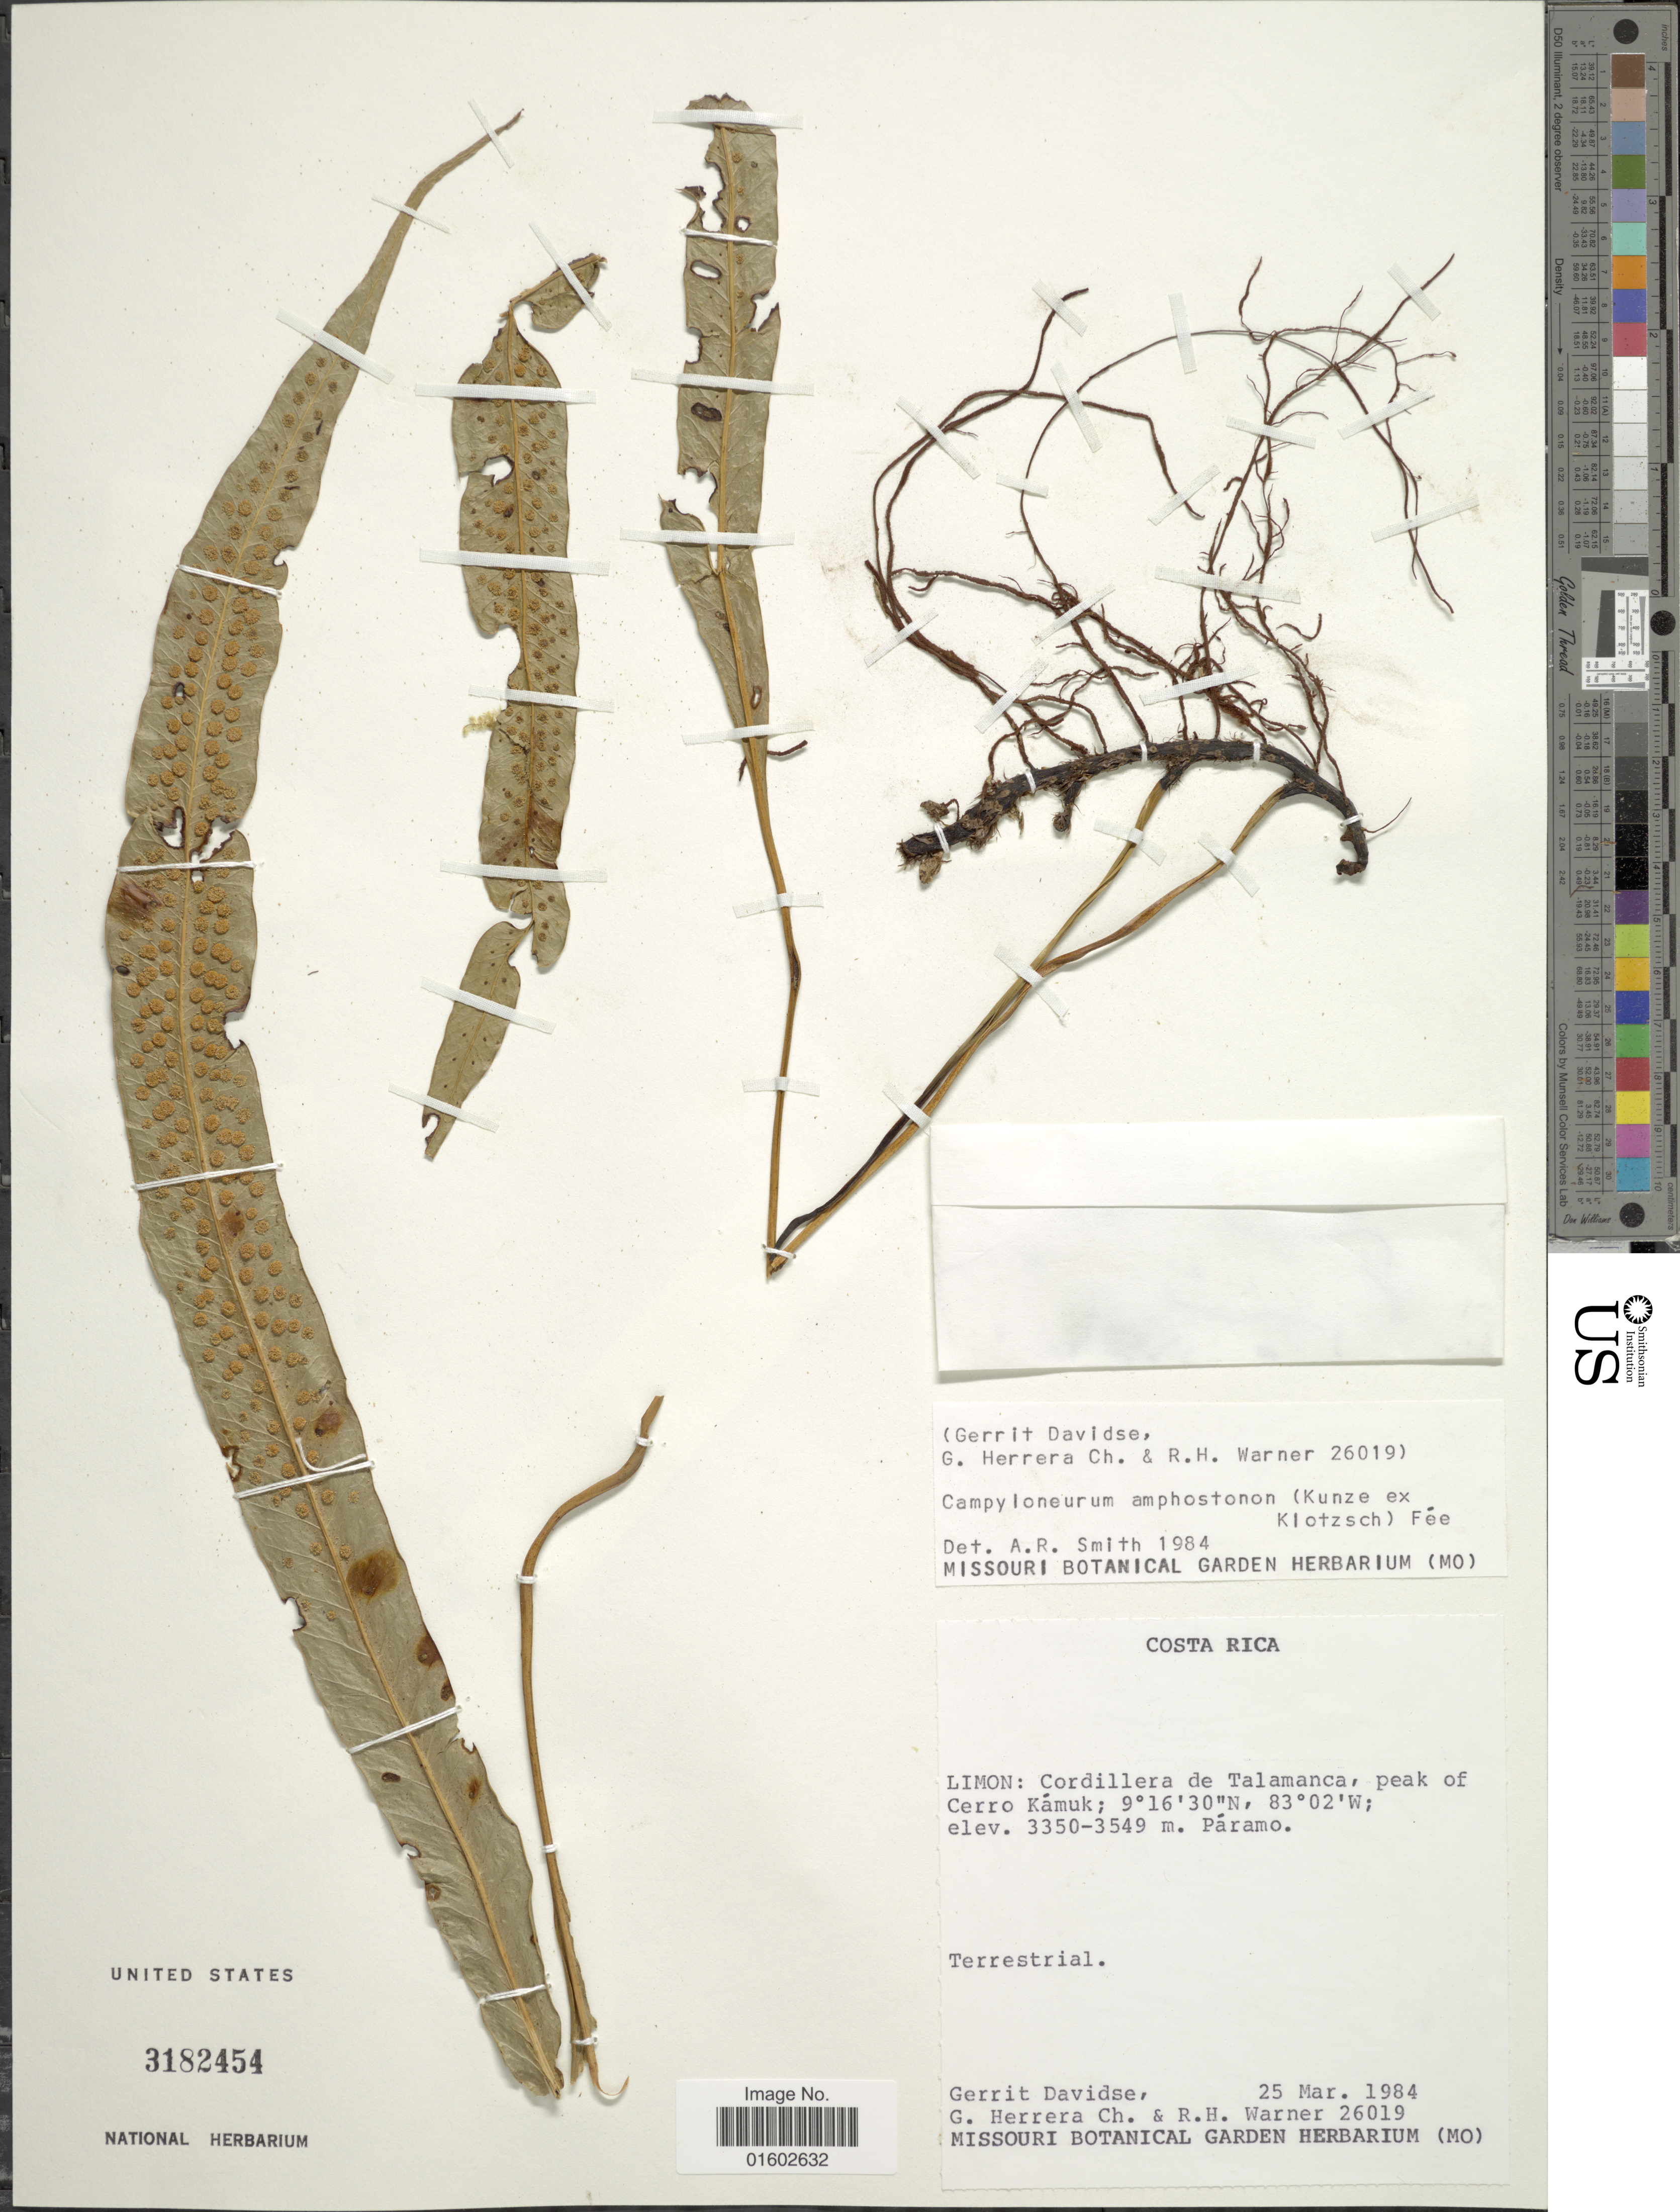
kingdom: Plantae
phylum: Tracheophyta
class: Polypodiopsida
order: Polypodiales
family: Polypodiaceae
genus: Campyloneurum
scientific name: Campyloneurum amphostenon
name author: (Kunze ex Klotzsch) Fée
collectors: G. Davidse, G. Herrera Ch. & R. H. Warner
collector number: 26019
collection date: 1984-03-25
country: Costa Rica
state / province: Limón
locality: Cordillera de Talamanca, peak of Cerro Kamuk, Paramo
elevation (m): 3350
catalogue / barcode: US 3182454